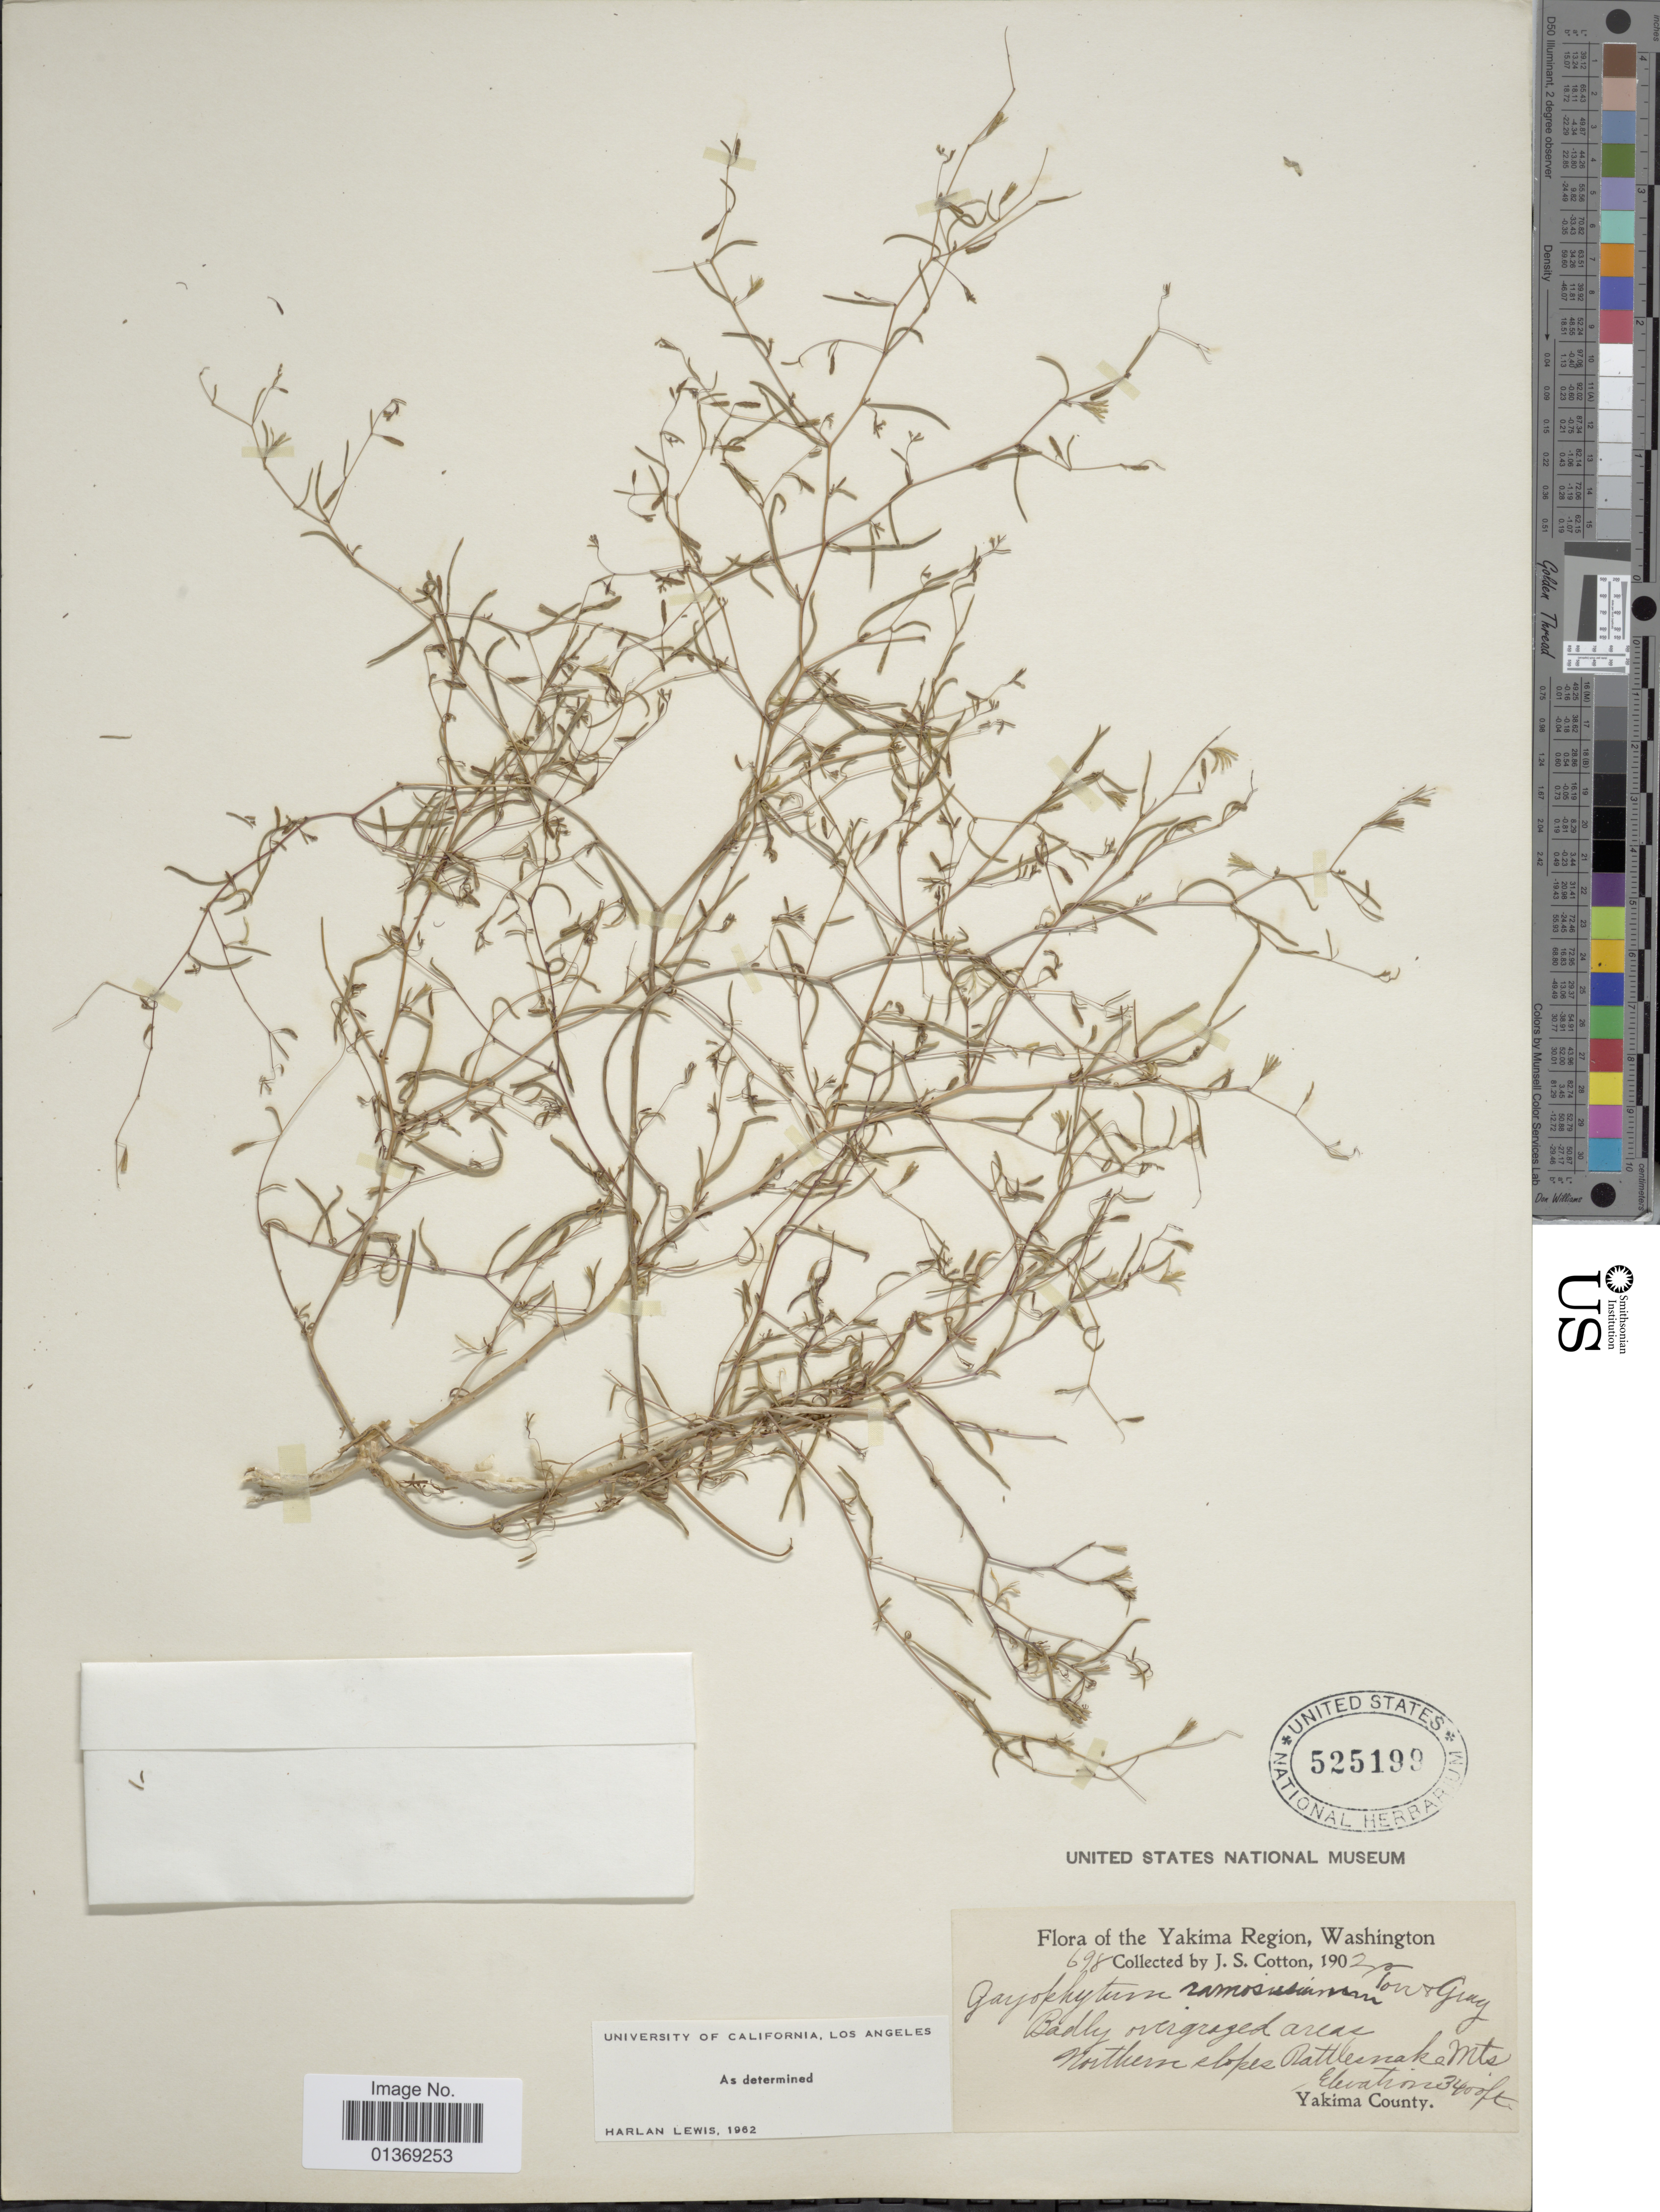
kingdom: Plantae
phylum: Tracheophyta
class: Magnoliopsida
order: Myrtales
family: Onagraceae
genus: Gayophytum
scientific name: Gayophytum ramosissimum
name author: Torr. & A. Gray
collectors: J. S. Cotton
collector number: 698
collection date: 1902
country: United States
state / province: Washington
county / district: Yakima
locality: Yakima Region, Badly overgraged area Northern slopes Rattlesnake Mts, Yakima County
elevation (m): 1036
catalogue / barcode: US 525199